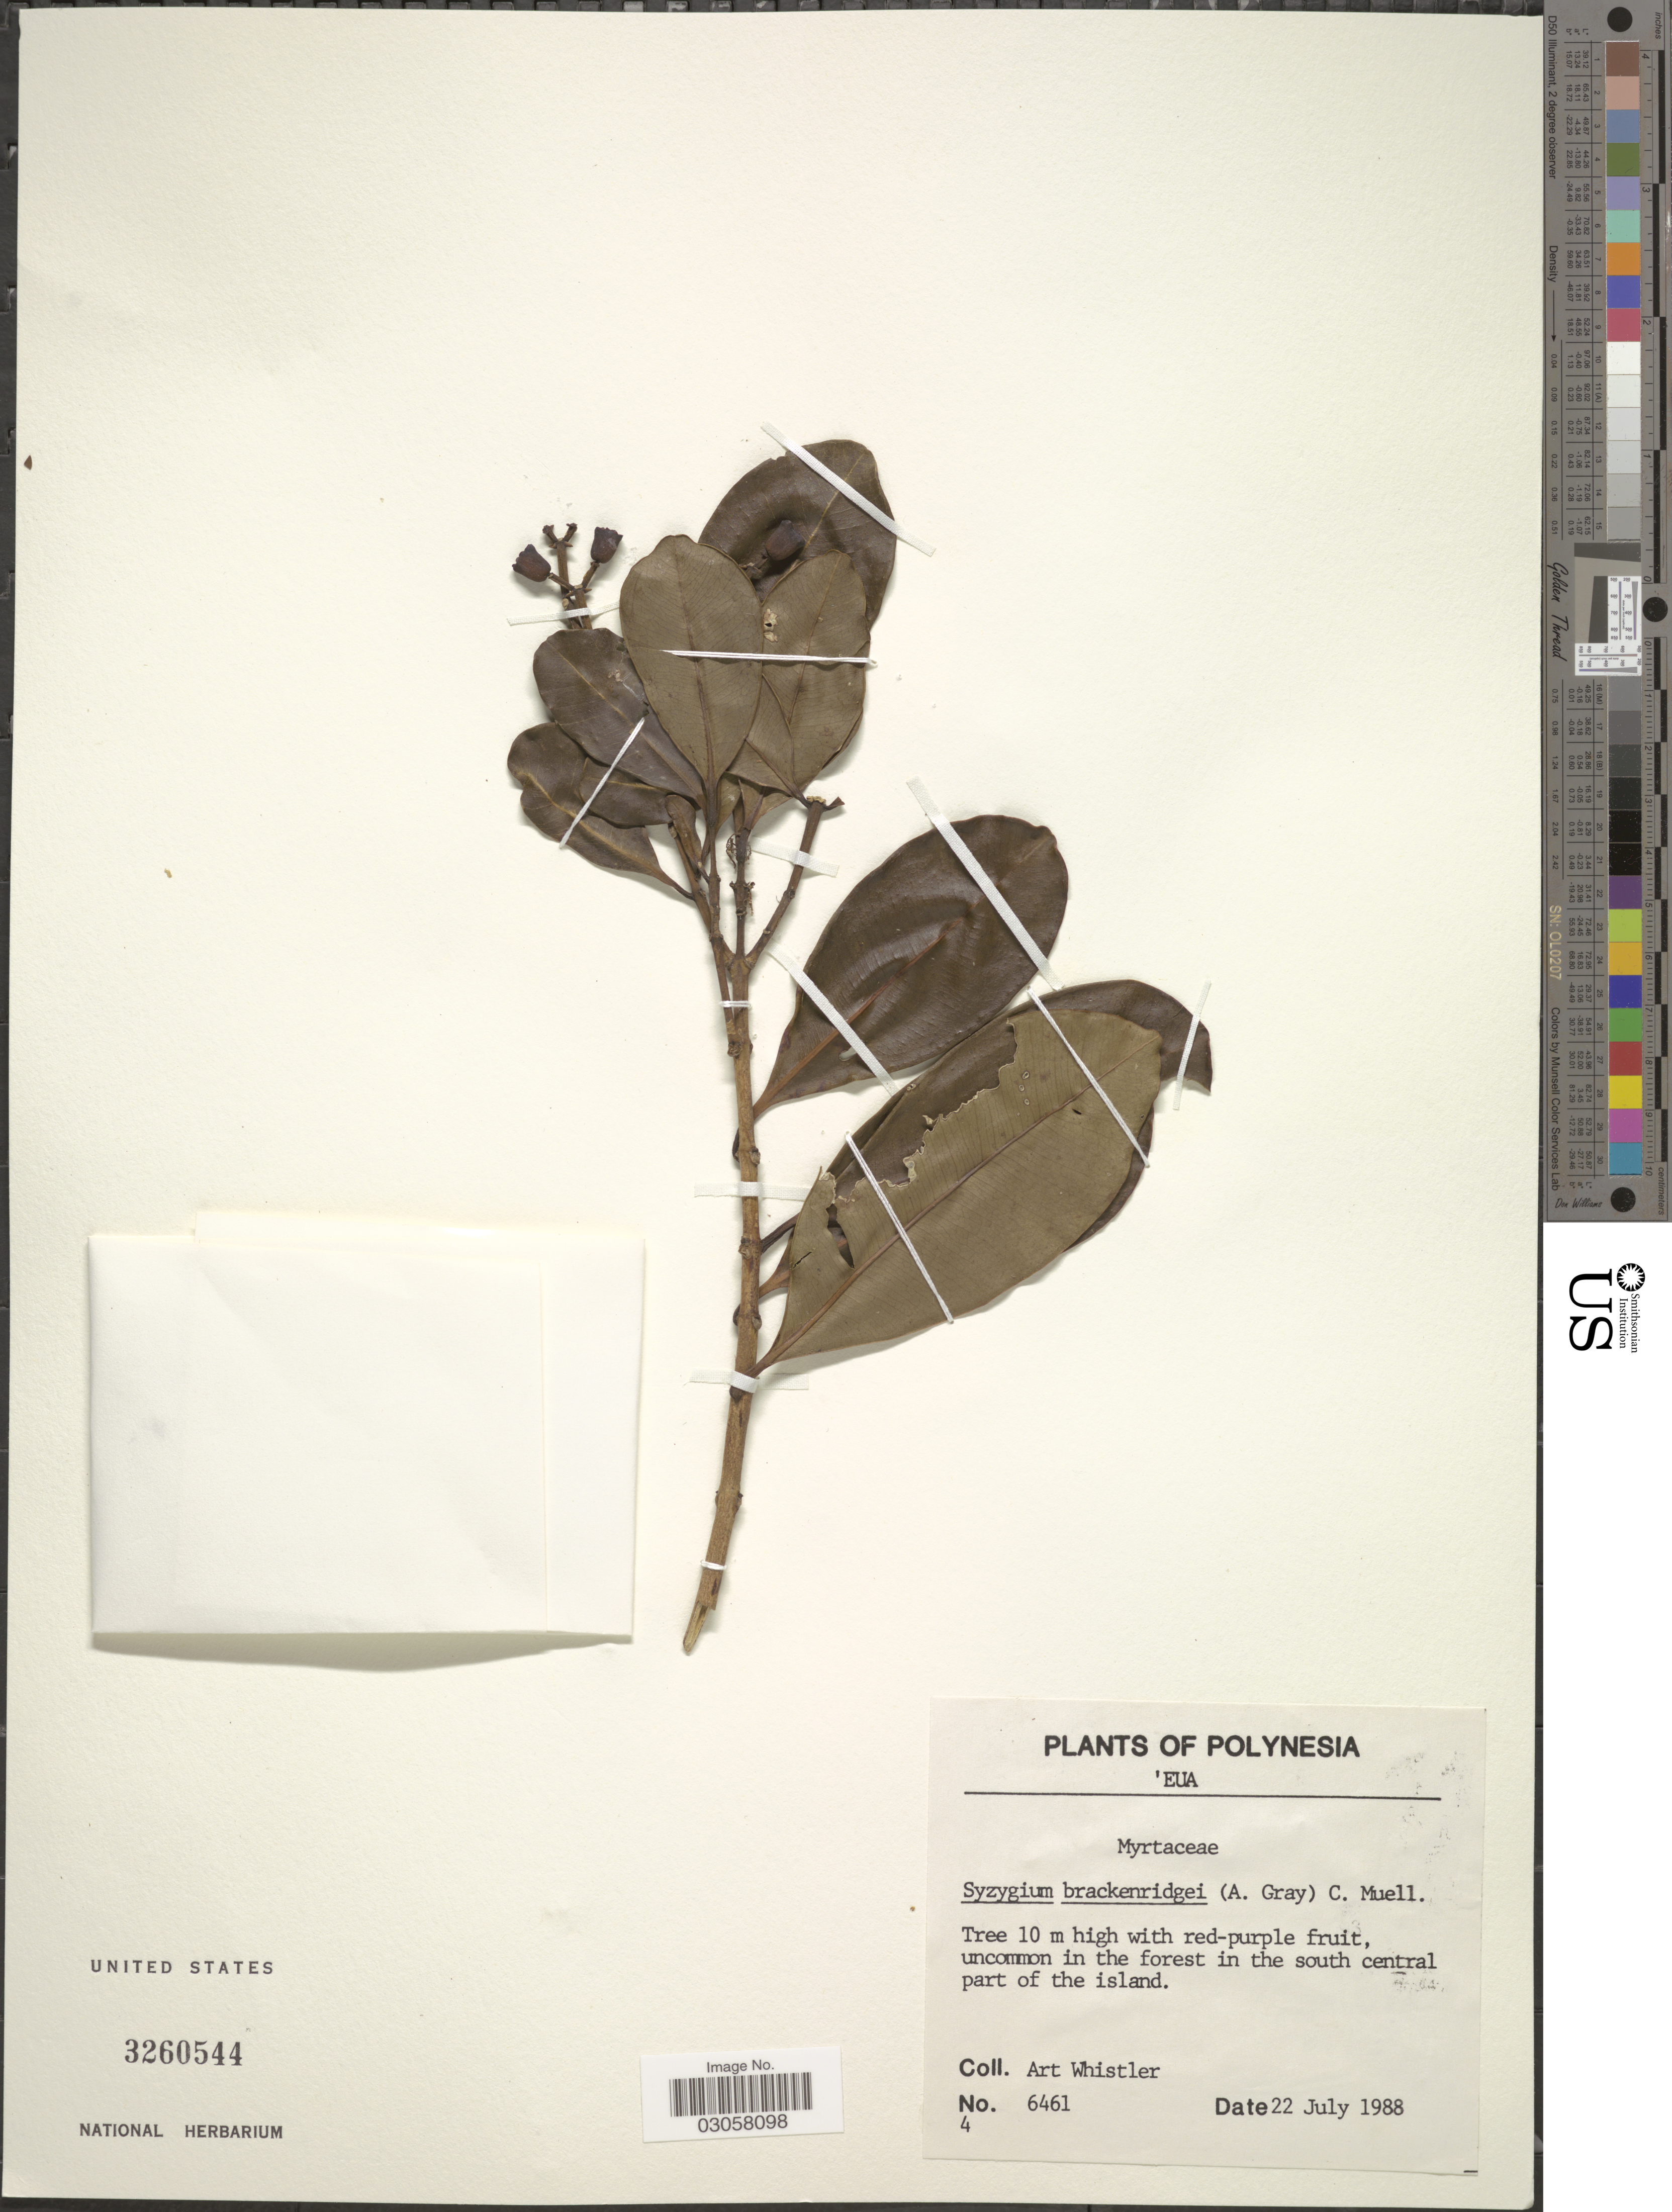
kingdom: Plantae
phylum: Tracheophyta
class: Magnoliopsida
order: Myrtales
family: Myrtaceae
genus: Syzygium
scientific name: Syzygium brackenridgei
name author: (A. Gray) Müll. Stuttg.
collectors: A. Whistler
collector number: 6461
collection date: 1988-07-22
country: Tonga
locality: Polynesia. 'Eua. In the south central part of the island.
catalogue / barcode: US 3260544